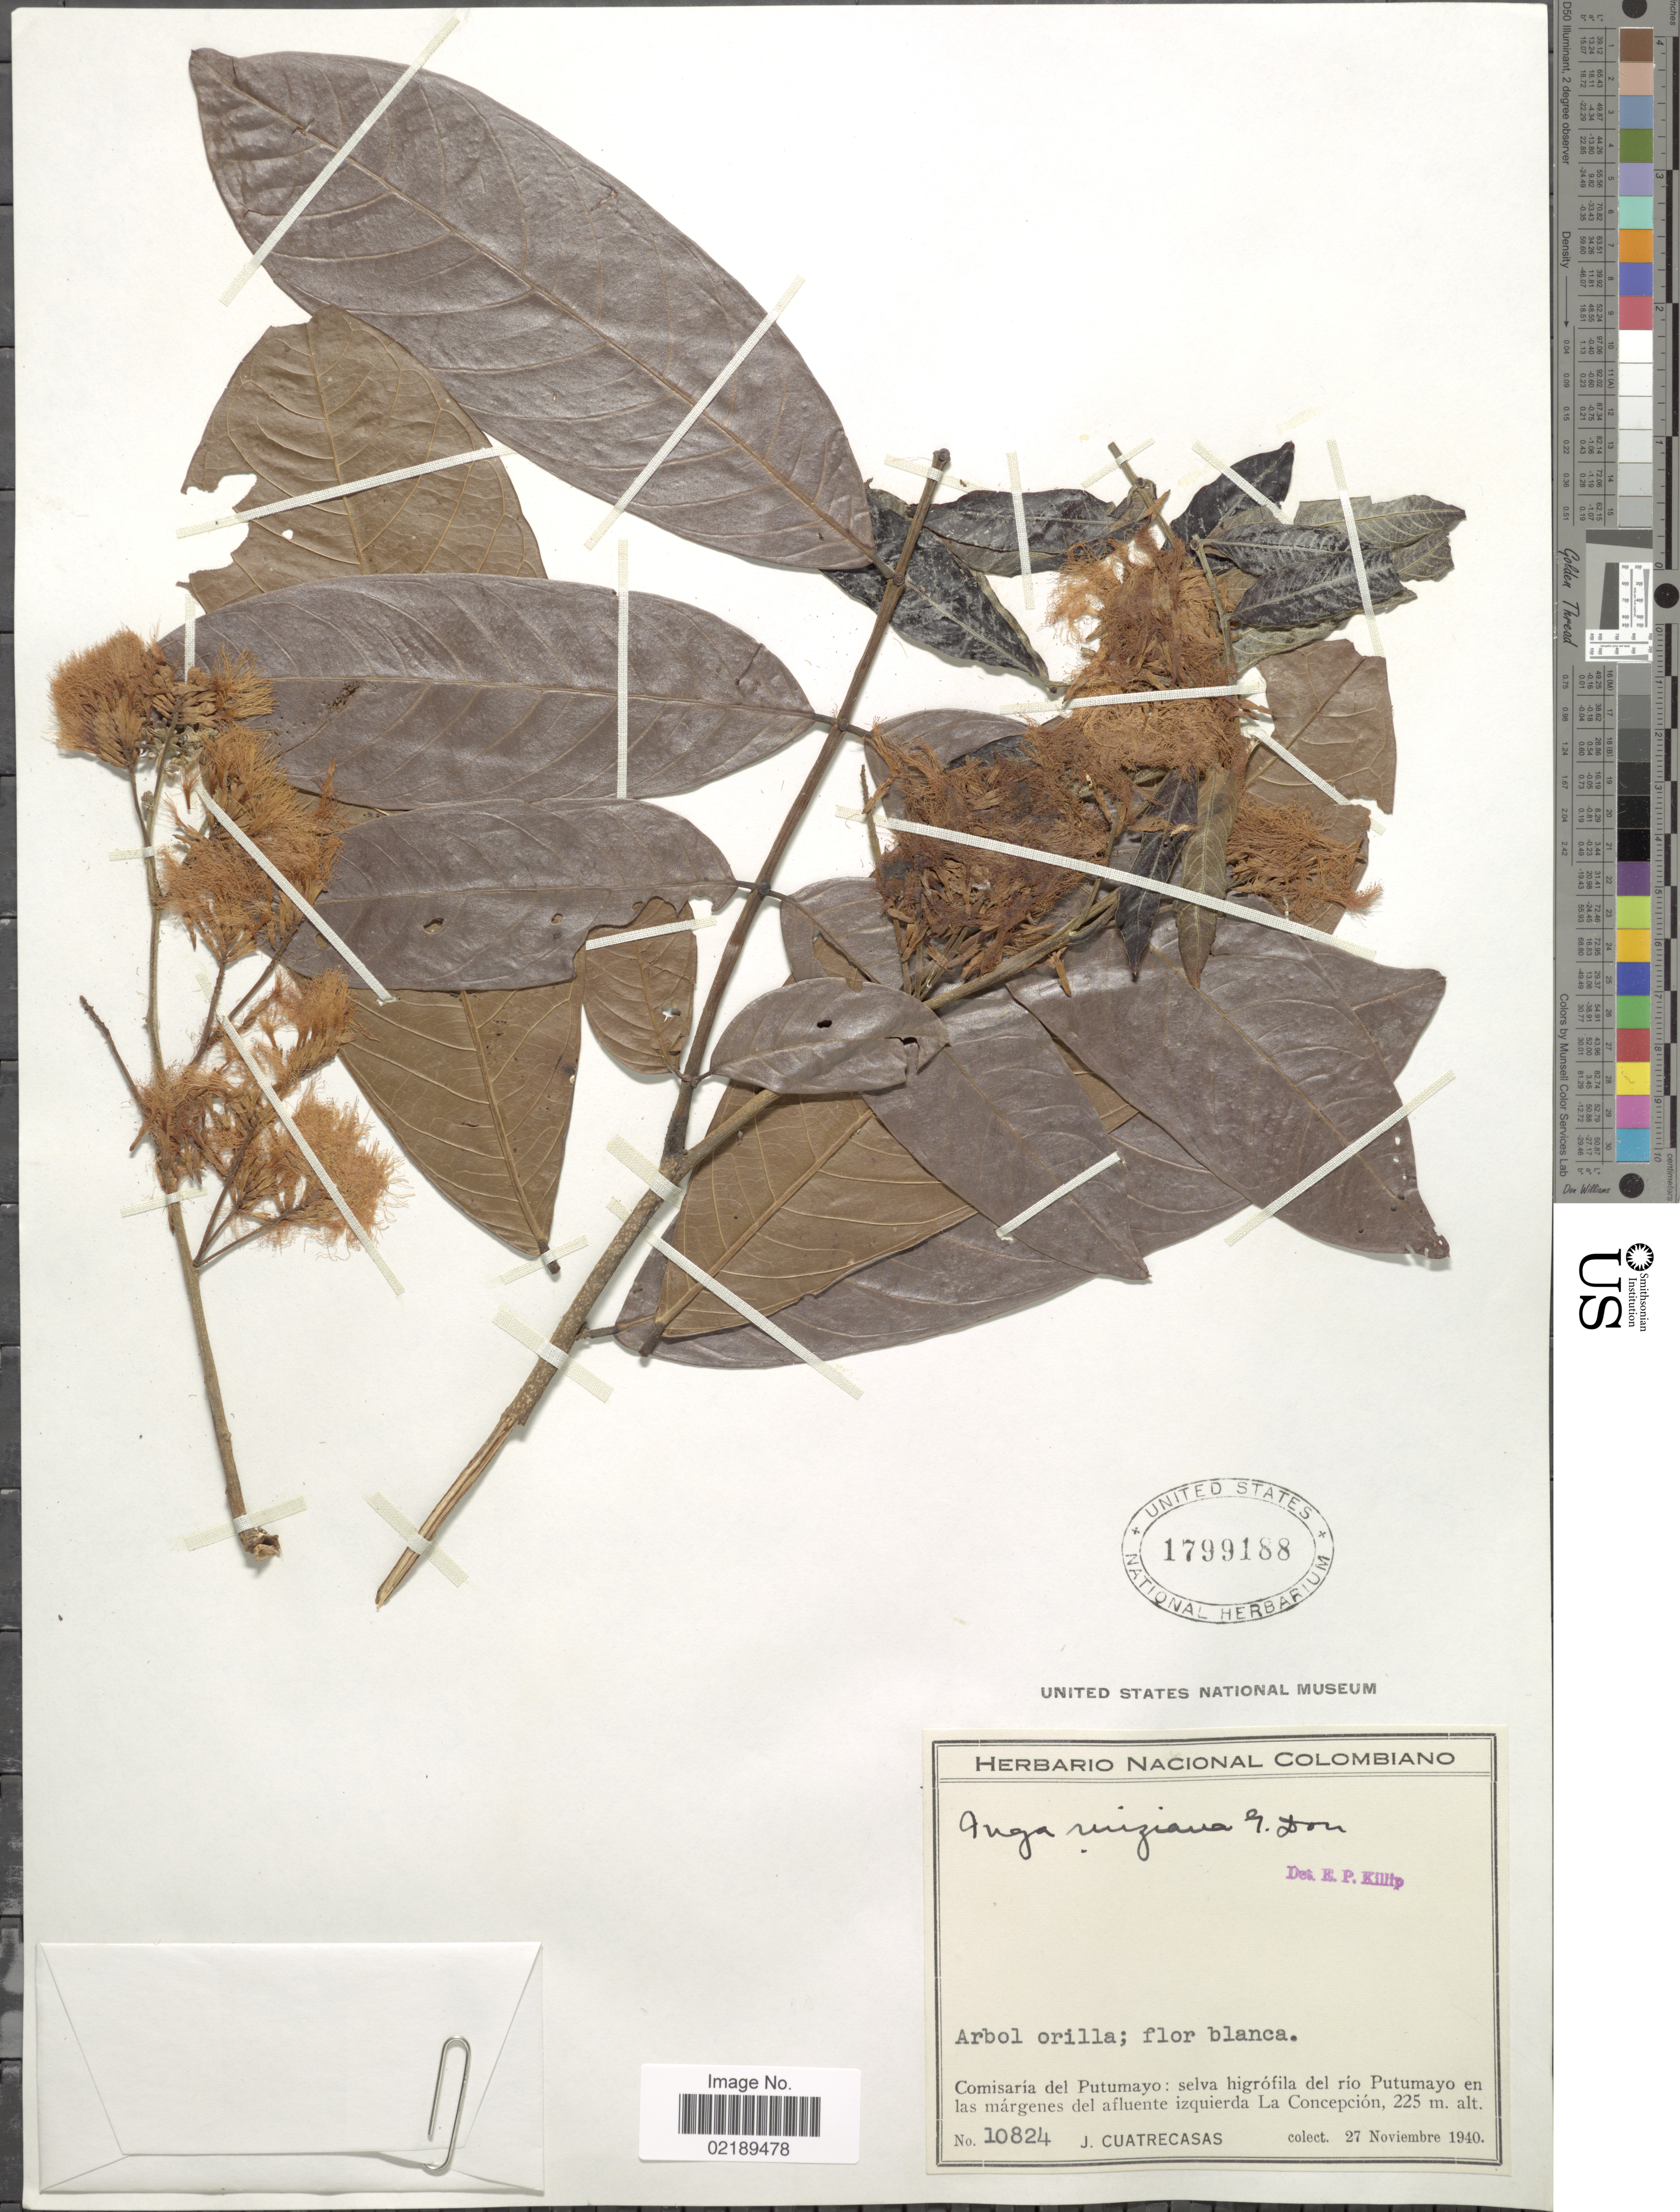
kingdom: Plantae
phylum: Tracheophyta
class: Magnoliopsida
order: Fabales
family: Fabaceae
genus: Inga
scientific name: Inga ruiziana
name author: G. Don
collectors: J. Cuatrecasas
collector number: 10824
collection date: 1940-11-27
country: Colombia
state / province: Putumayo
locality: Comisaria del Putumayo: selva higrofila del rio Putumayo en las margenes del afluente izquierda La Concepcion.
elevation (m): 225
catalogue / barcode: US 1799188